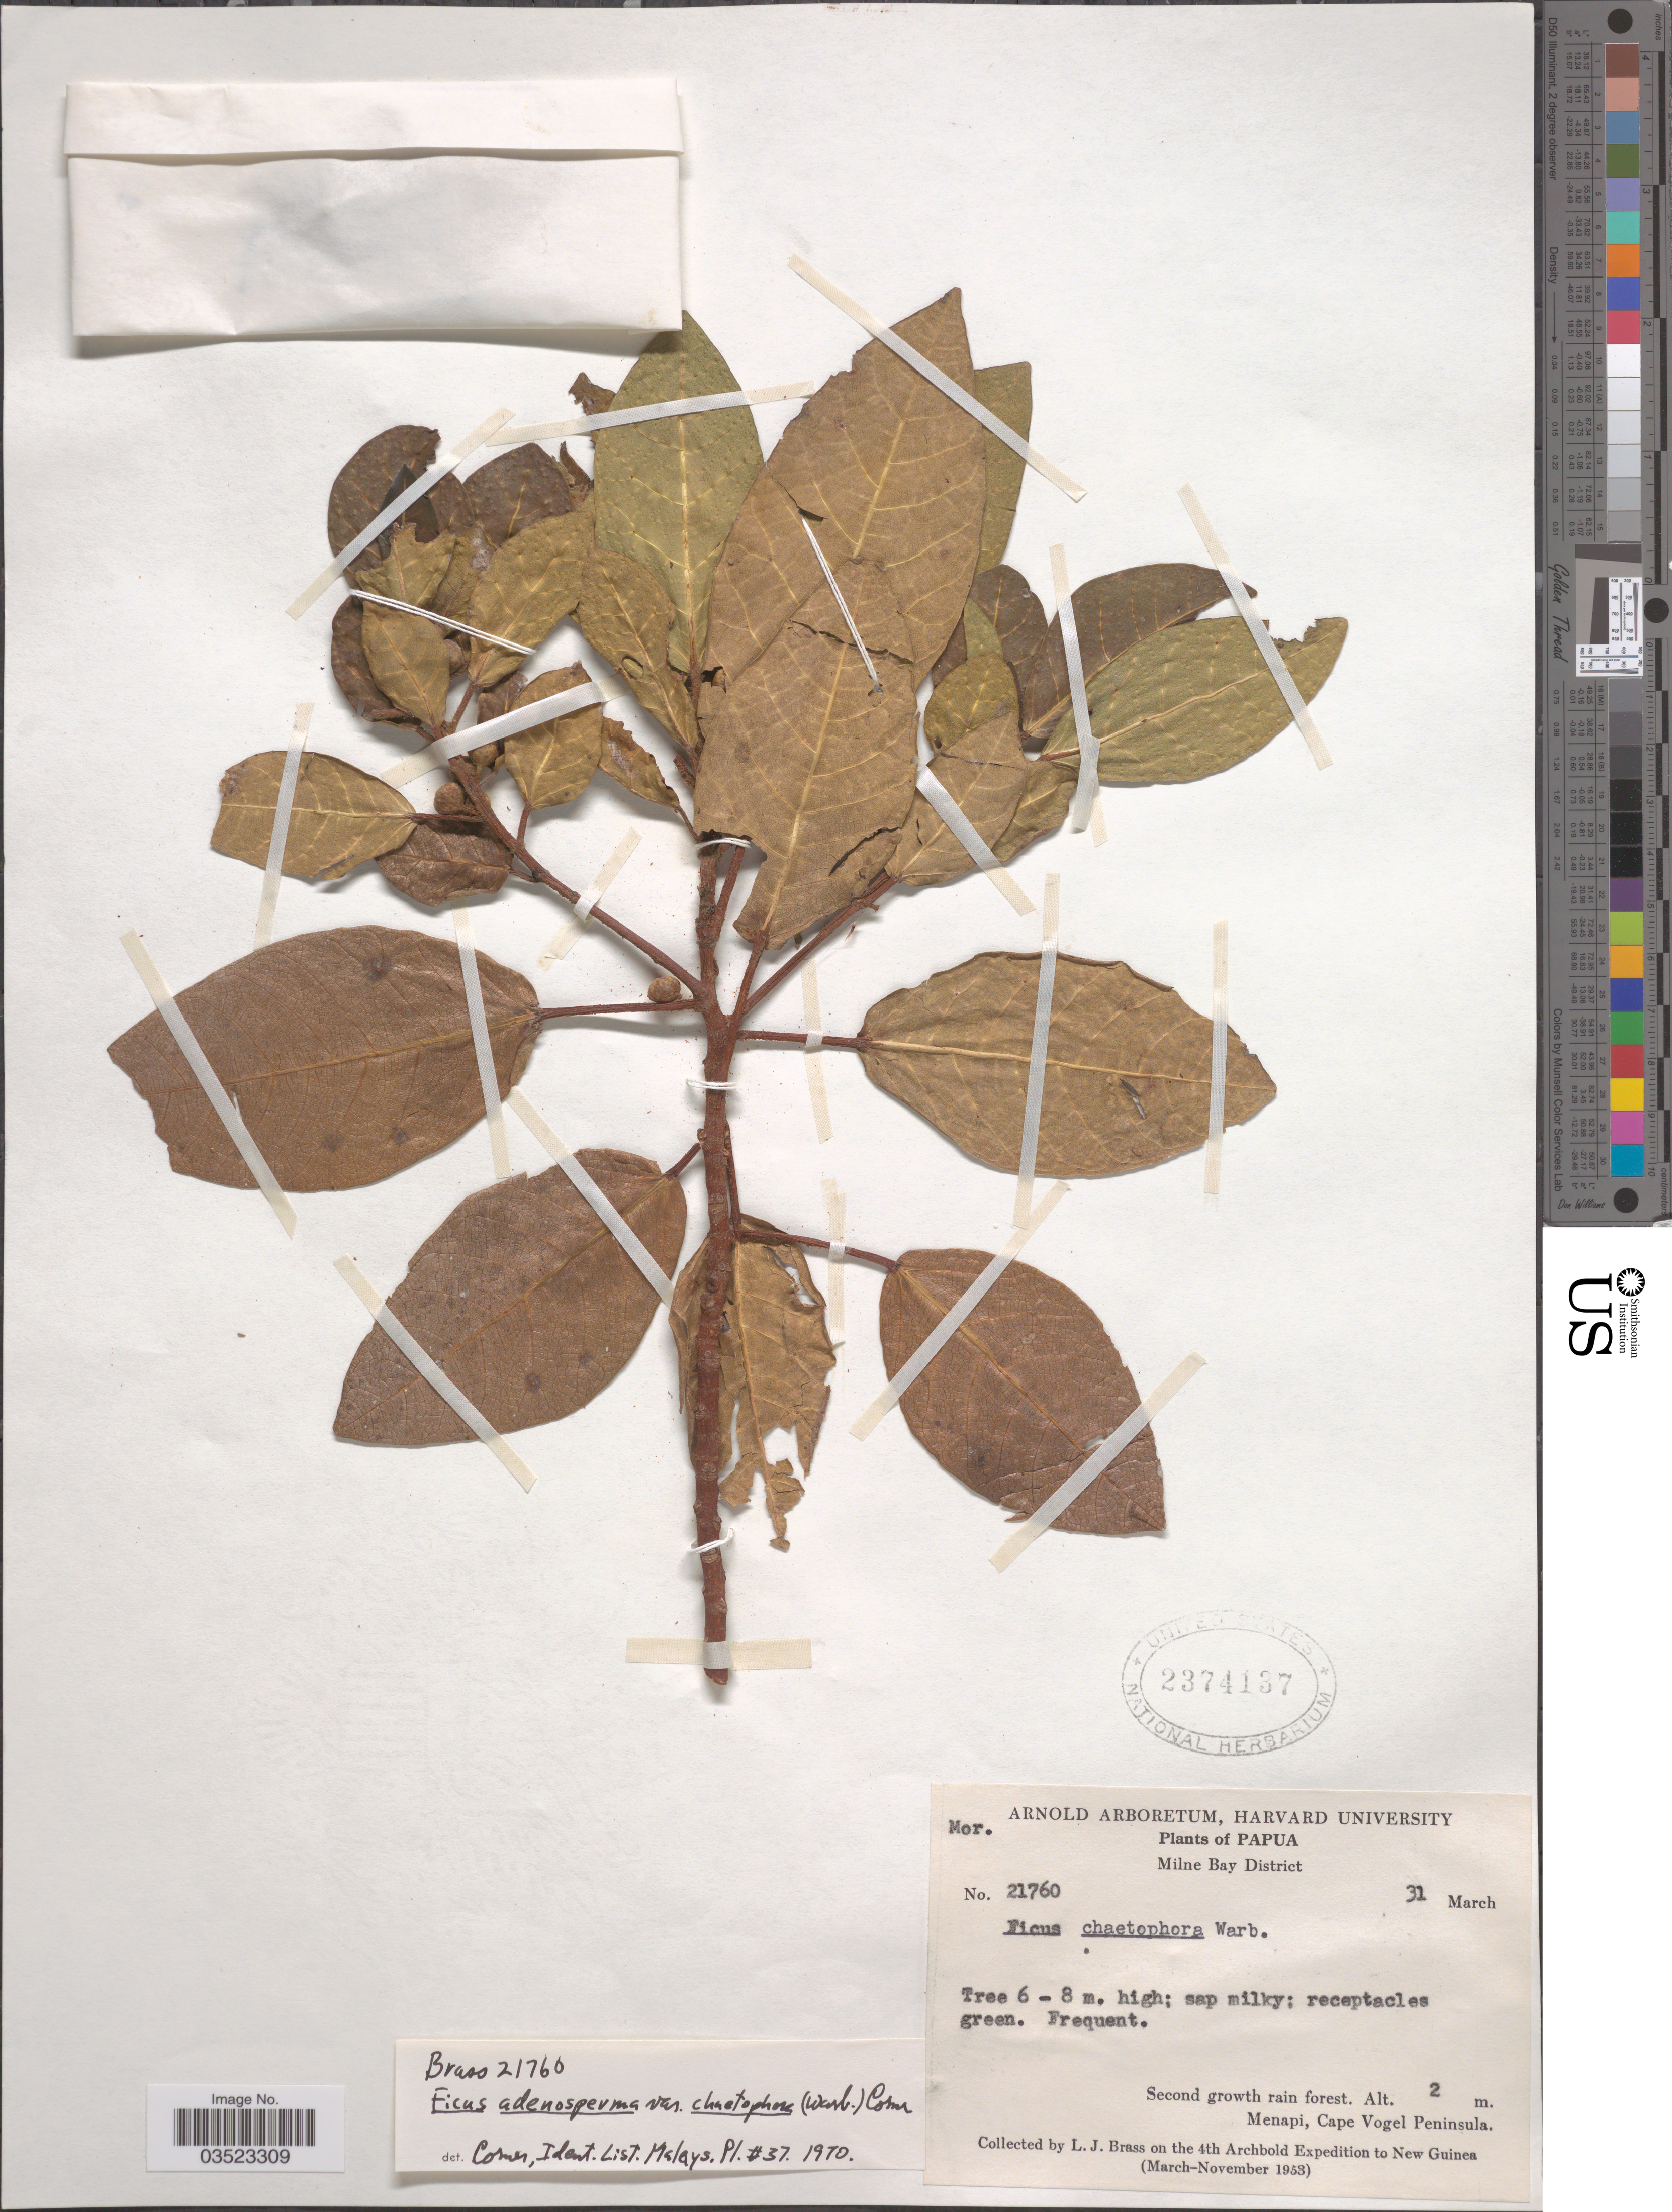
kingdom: Plantae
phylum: Tracheophyta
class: Magnoliopsida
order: Rosales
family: Moraceae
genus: Ficus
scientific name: Ficus adenosperma var. chaetophora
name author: (Warb.) Corner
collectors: L. J. Brass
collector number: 21760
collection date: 1953-03-31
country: Papua New Guinea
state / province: Milne Bay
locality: Papua. Milne Bay District. Second growth rain forest. Menapi, Cape Vogel Peninsula. The 4th Archbold Expedition to New Guinea (March-November 1953).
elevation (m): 2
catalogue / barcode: US 2374137